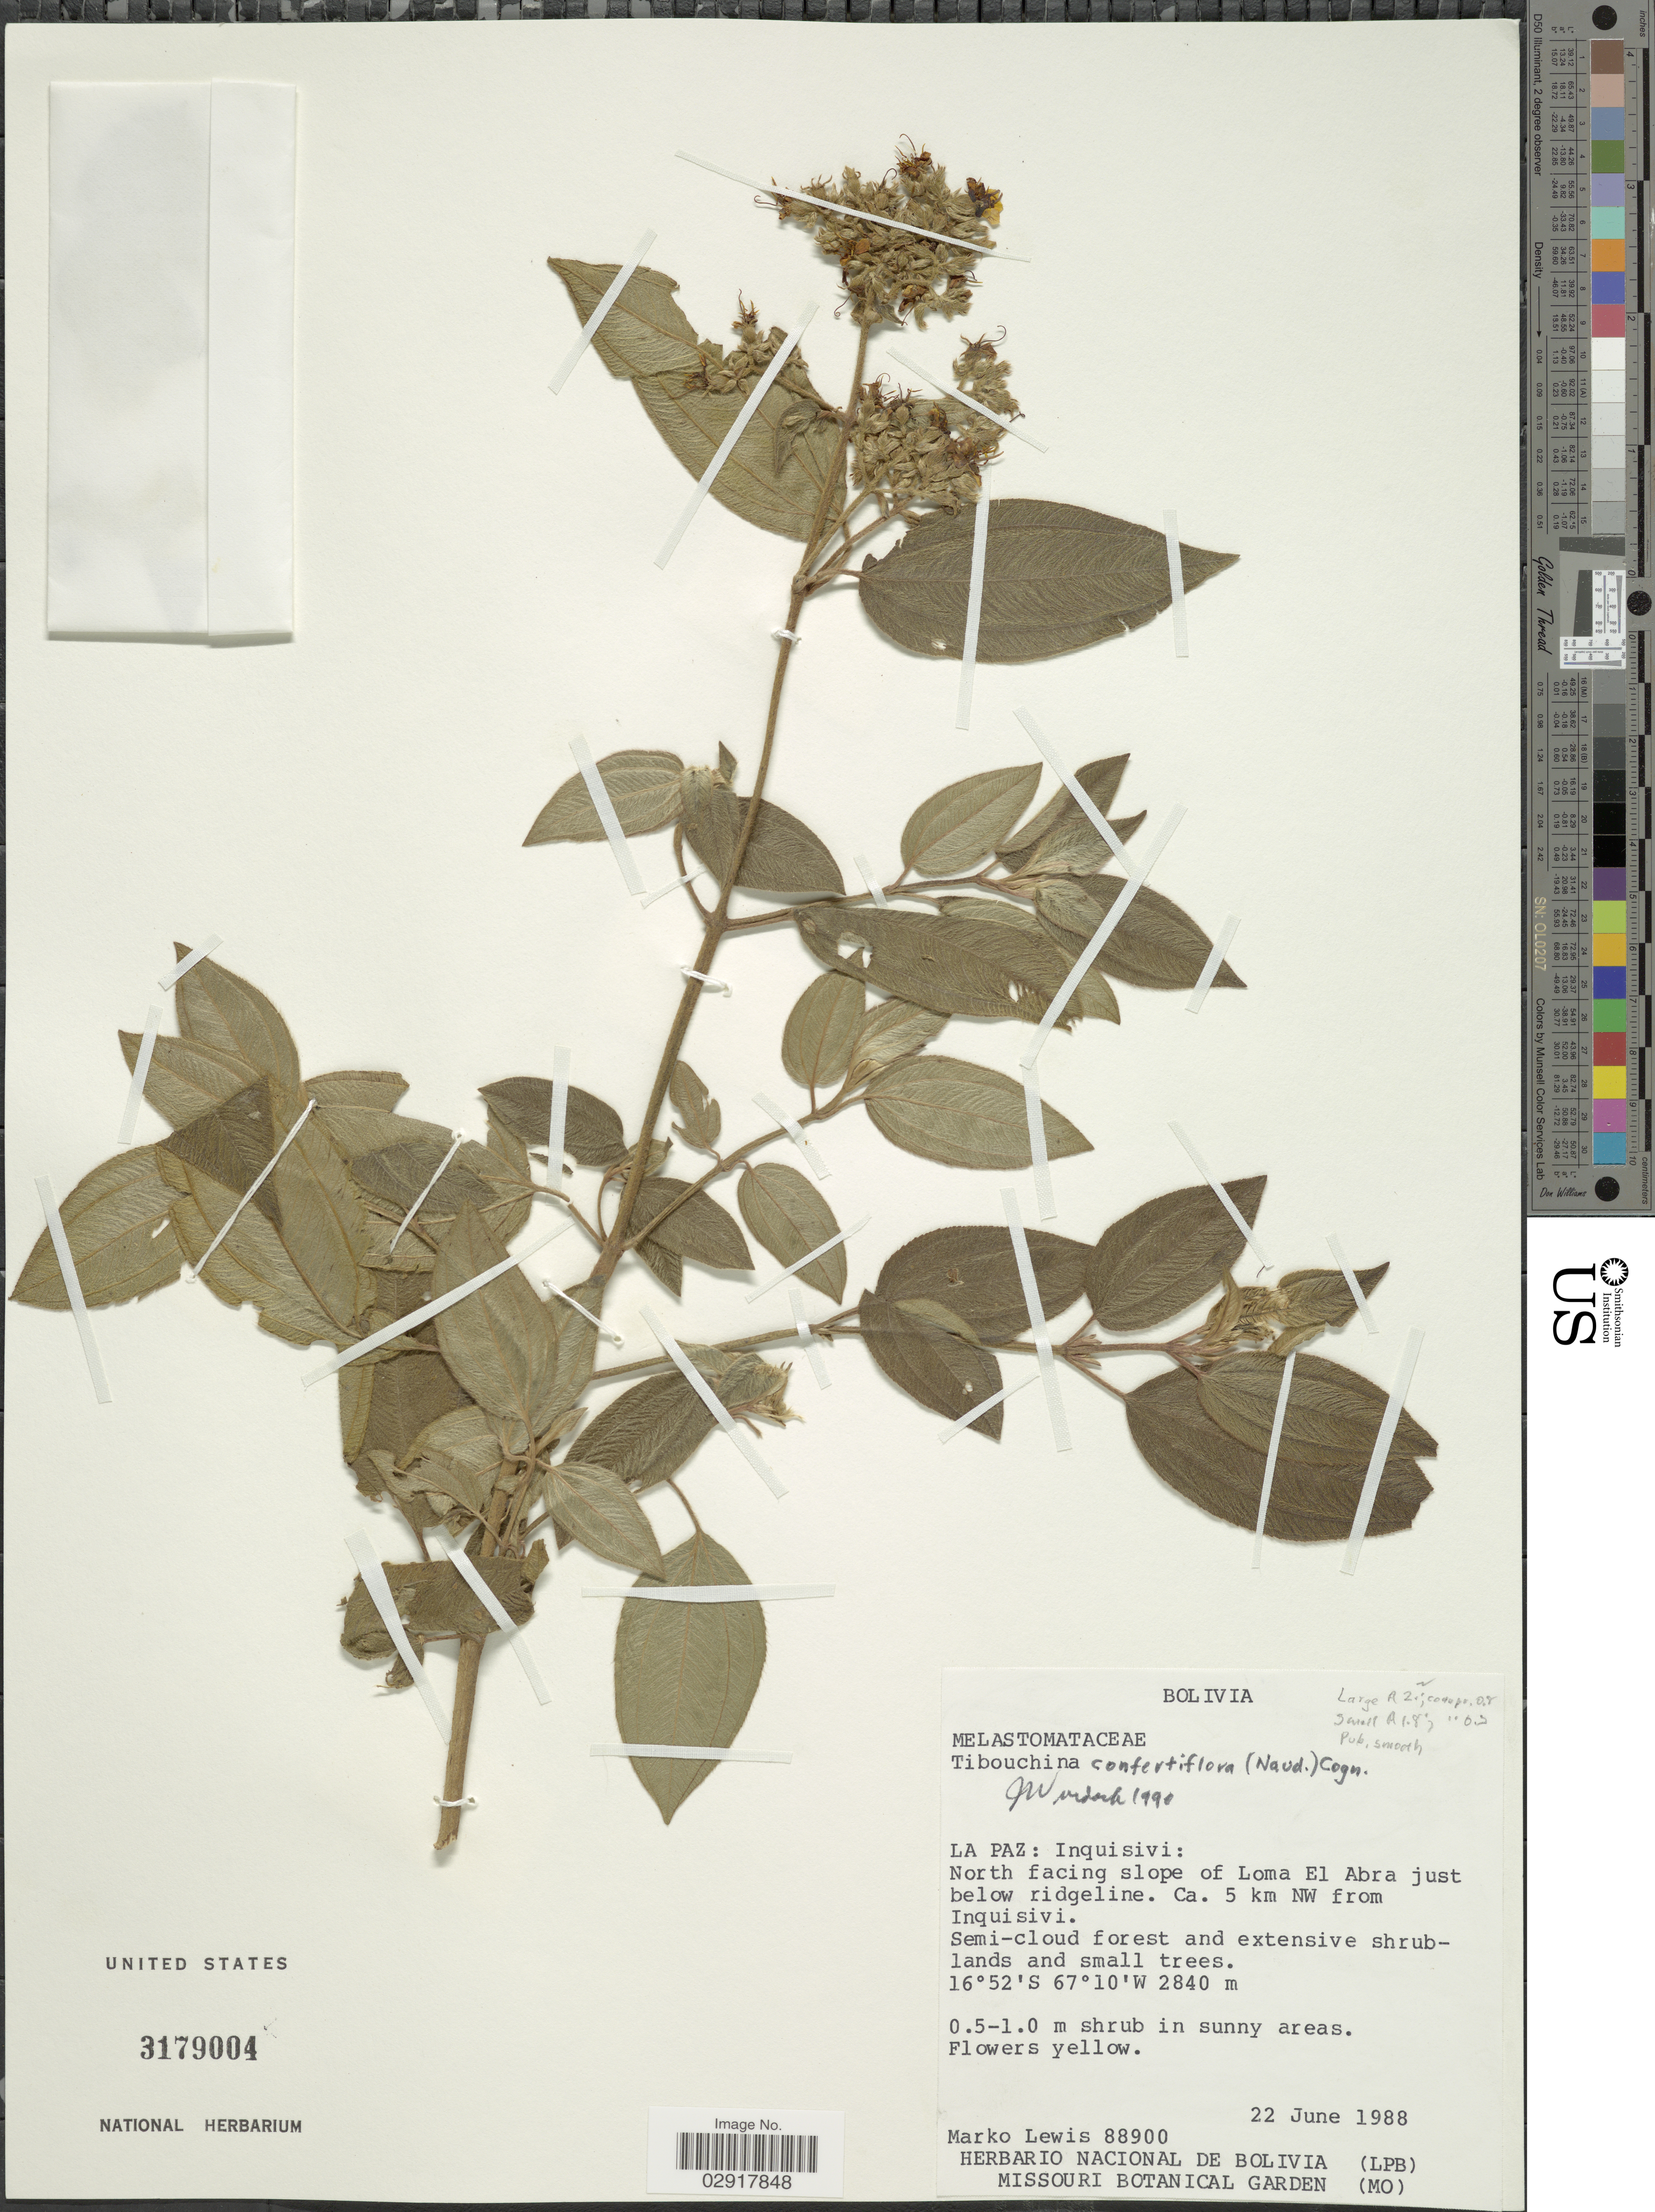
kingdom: Plantae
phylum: Tracheophyta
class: Magnoliopsida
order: Myrtales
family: Melastomataceae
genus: Chaetogastra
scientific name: Chaetogastra confertiflora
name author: (Naudin) P.J.F. Guim. & Michelang.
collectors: M. A. Lewis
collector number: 88900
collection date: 1988-06-22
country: Bolivia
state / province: La Paz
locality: Inquisivi: North facing slope of Loma El Abra just below ridgeline. Ca. 5 km NW from Inquisivi.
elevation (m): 2840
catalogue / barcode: US 3179004